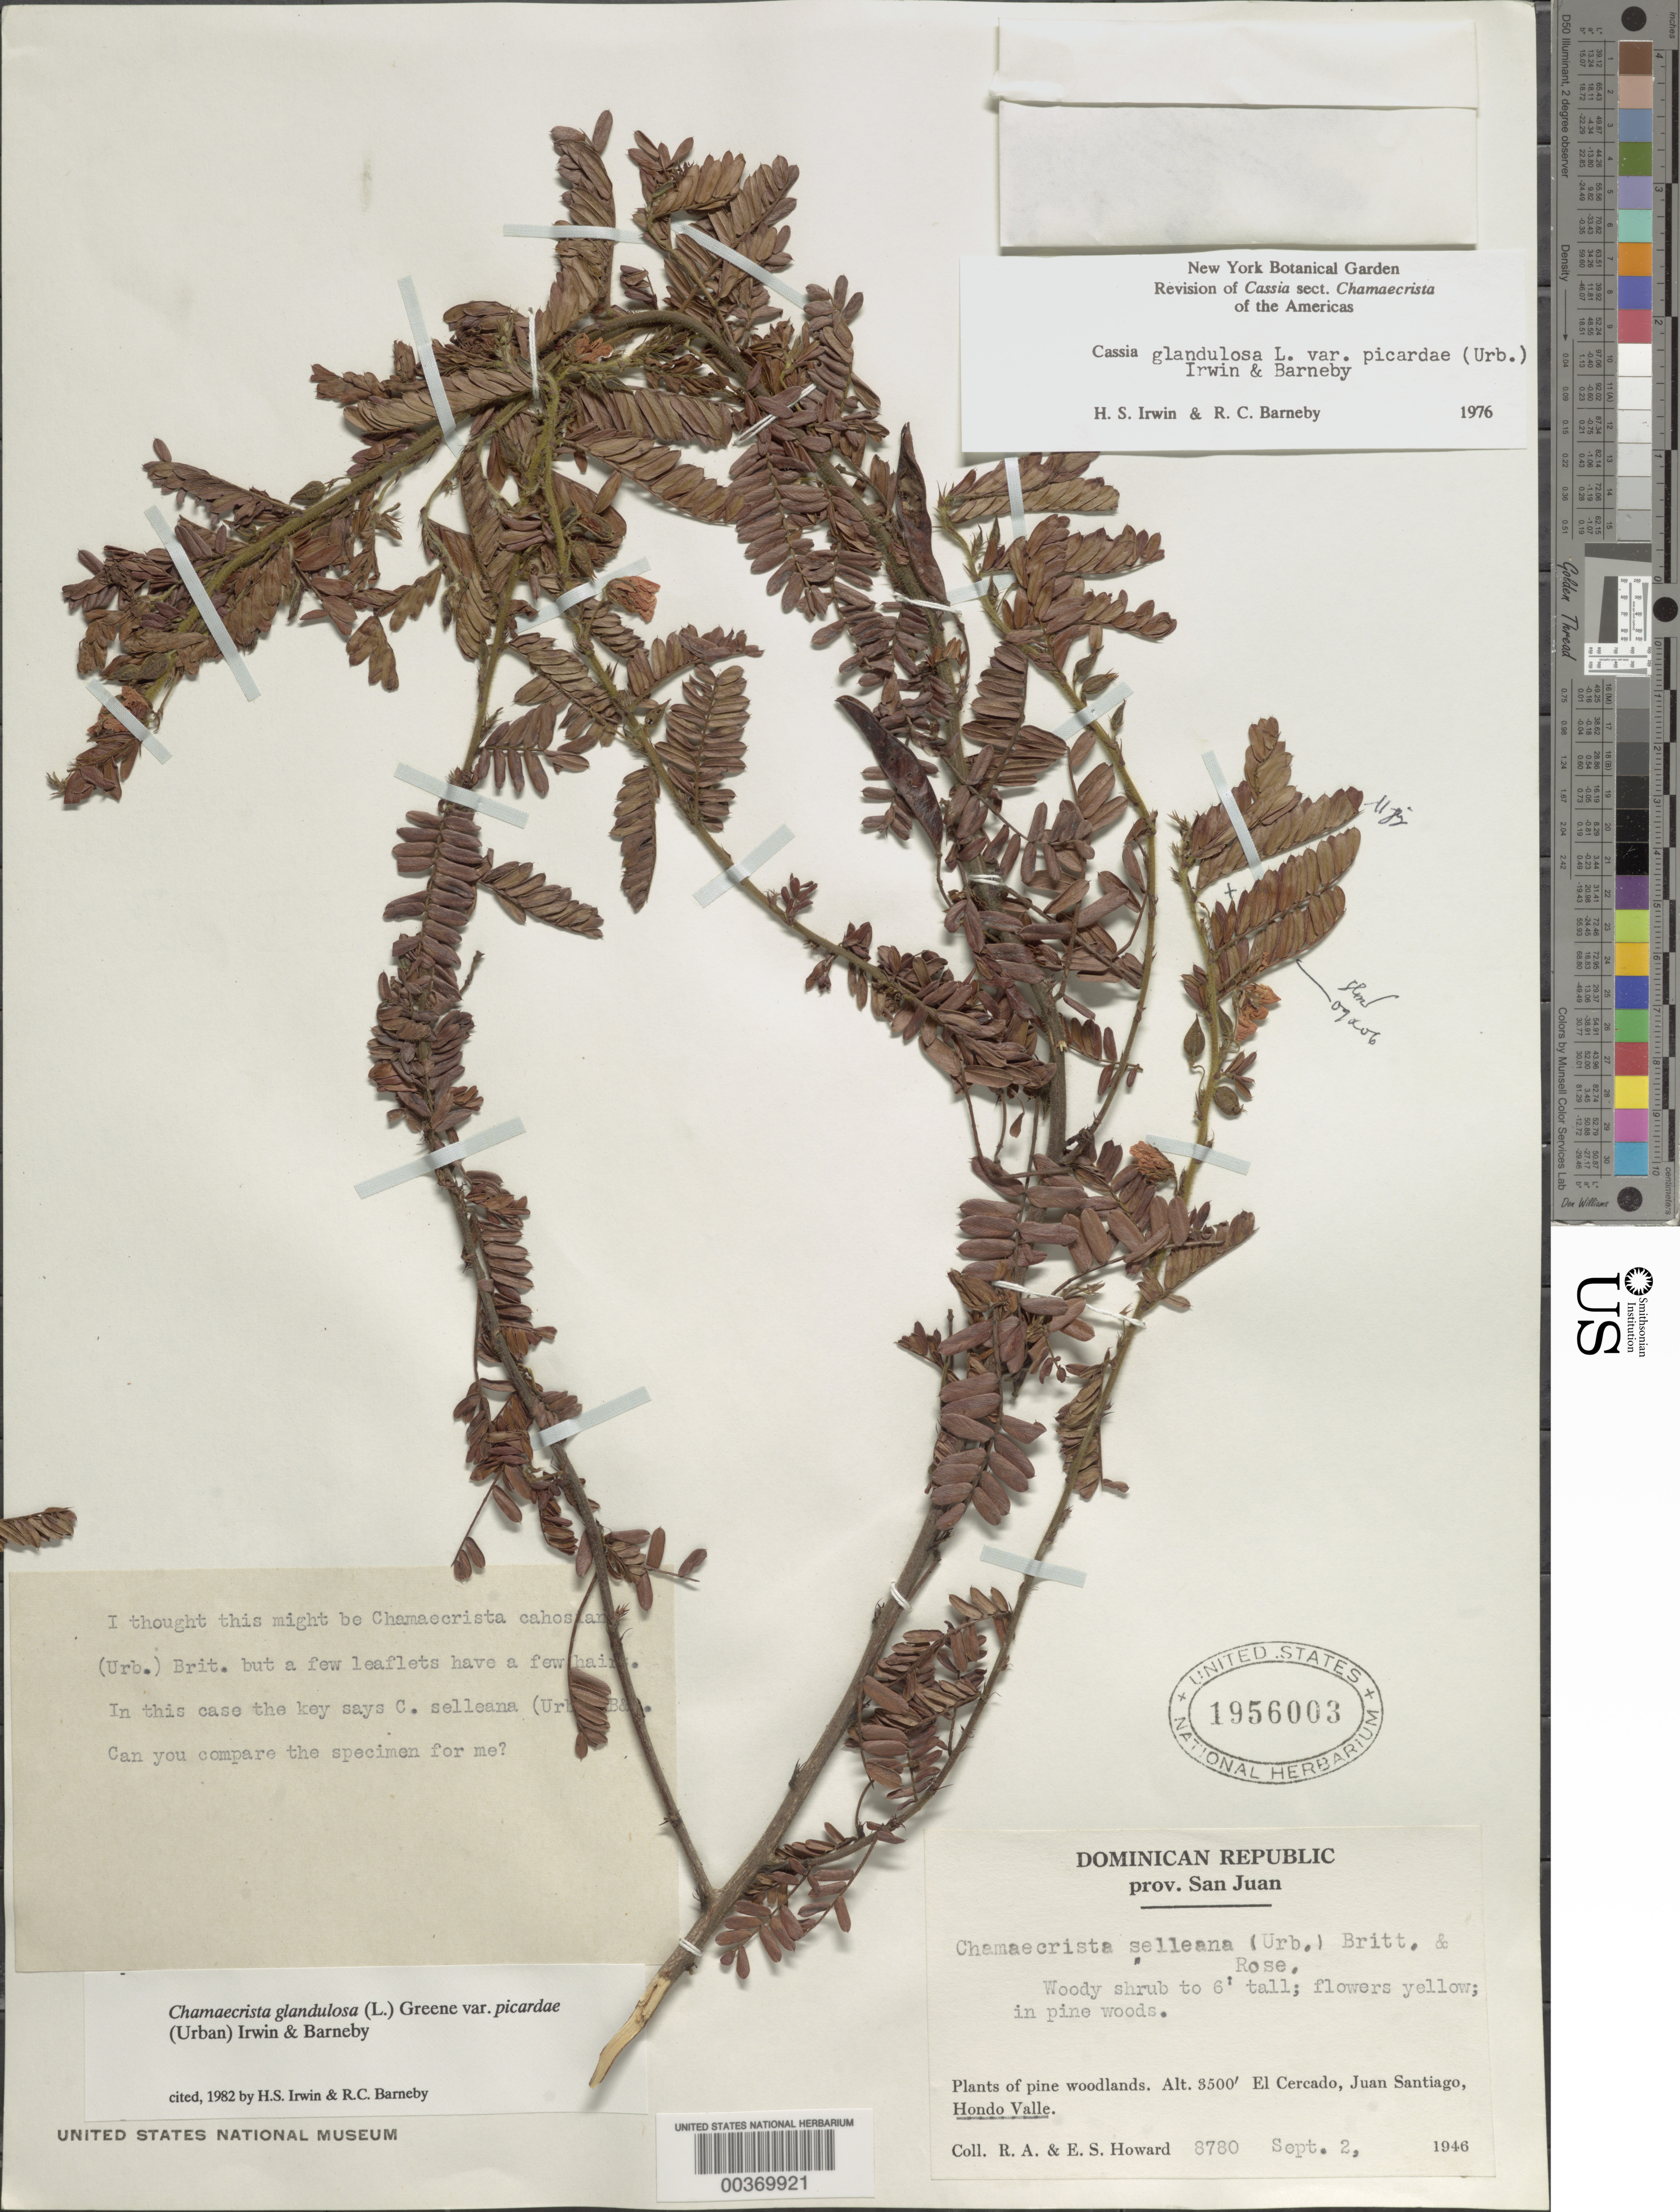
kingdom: Plantae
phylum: Tracheophyta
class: Magnoliopsida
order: Fabales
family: Fabaceae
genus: Chamaecrista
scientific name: Chamaecrista glandulosa var. picardae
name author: (Urb.) H.S. Irwin & Barneby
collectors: R. A. Howard & E. S. Howard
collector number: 8780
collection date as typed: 02 Sep 1946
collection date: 1946-09-02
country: Dominican Republic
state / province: San Juan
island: Hispaniola Island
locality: El cercado, juan santiago, hondo valle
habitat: Pine woodlands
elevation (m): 1067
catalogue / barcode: US 1956003